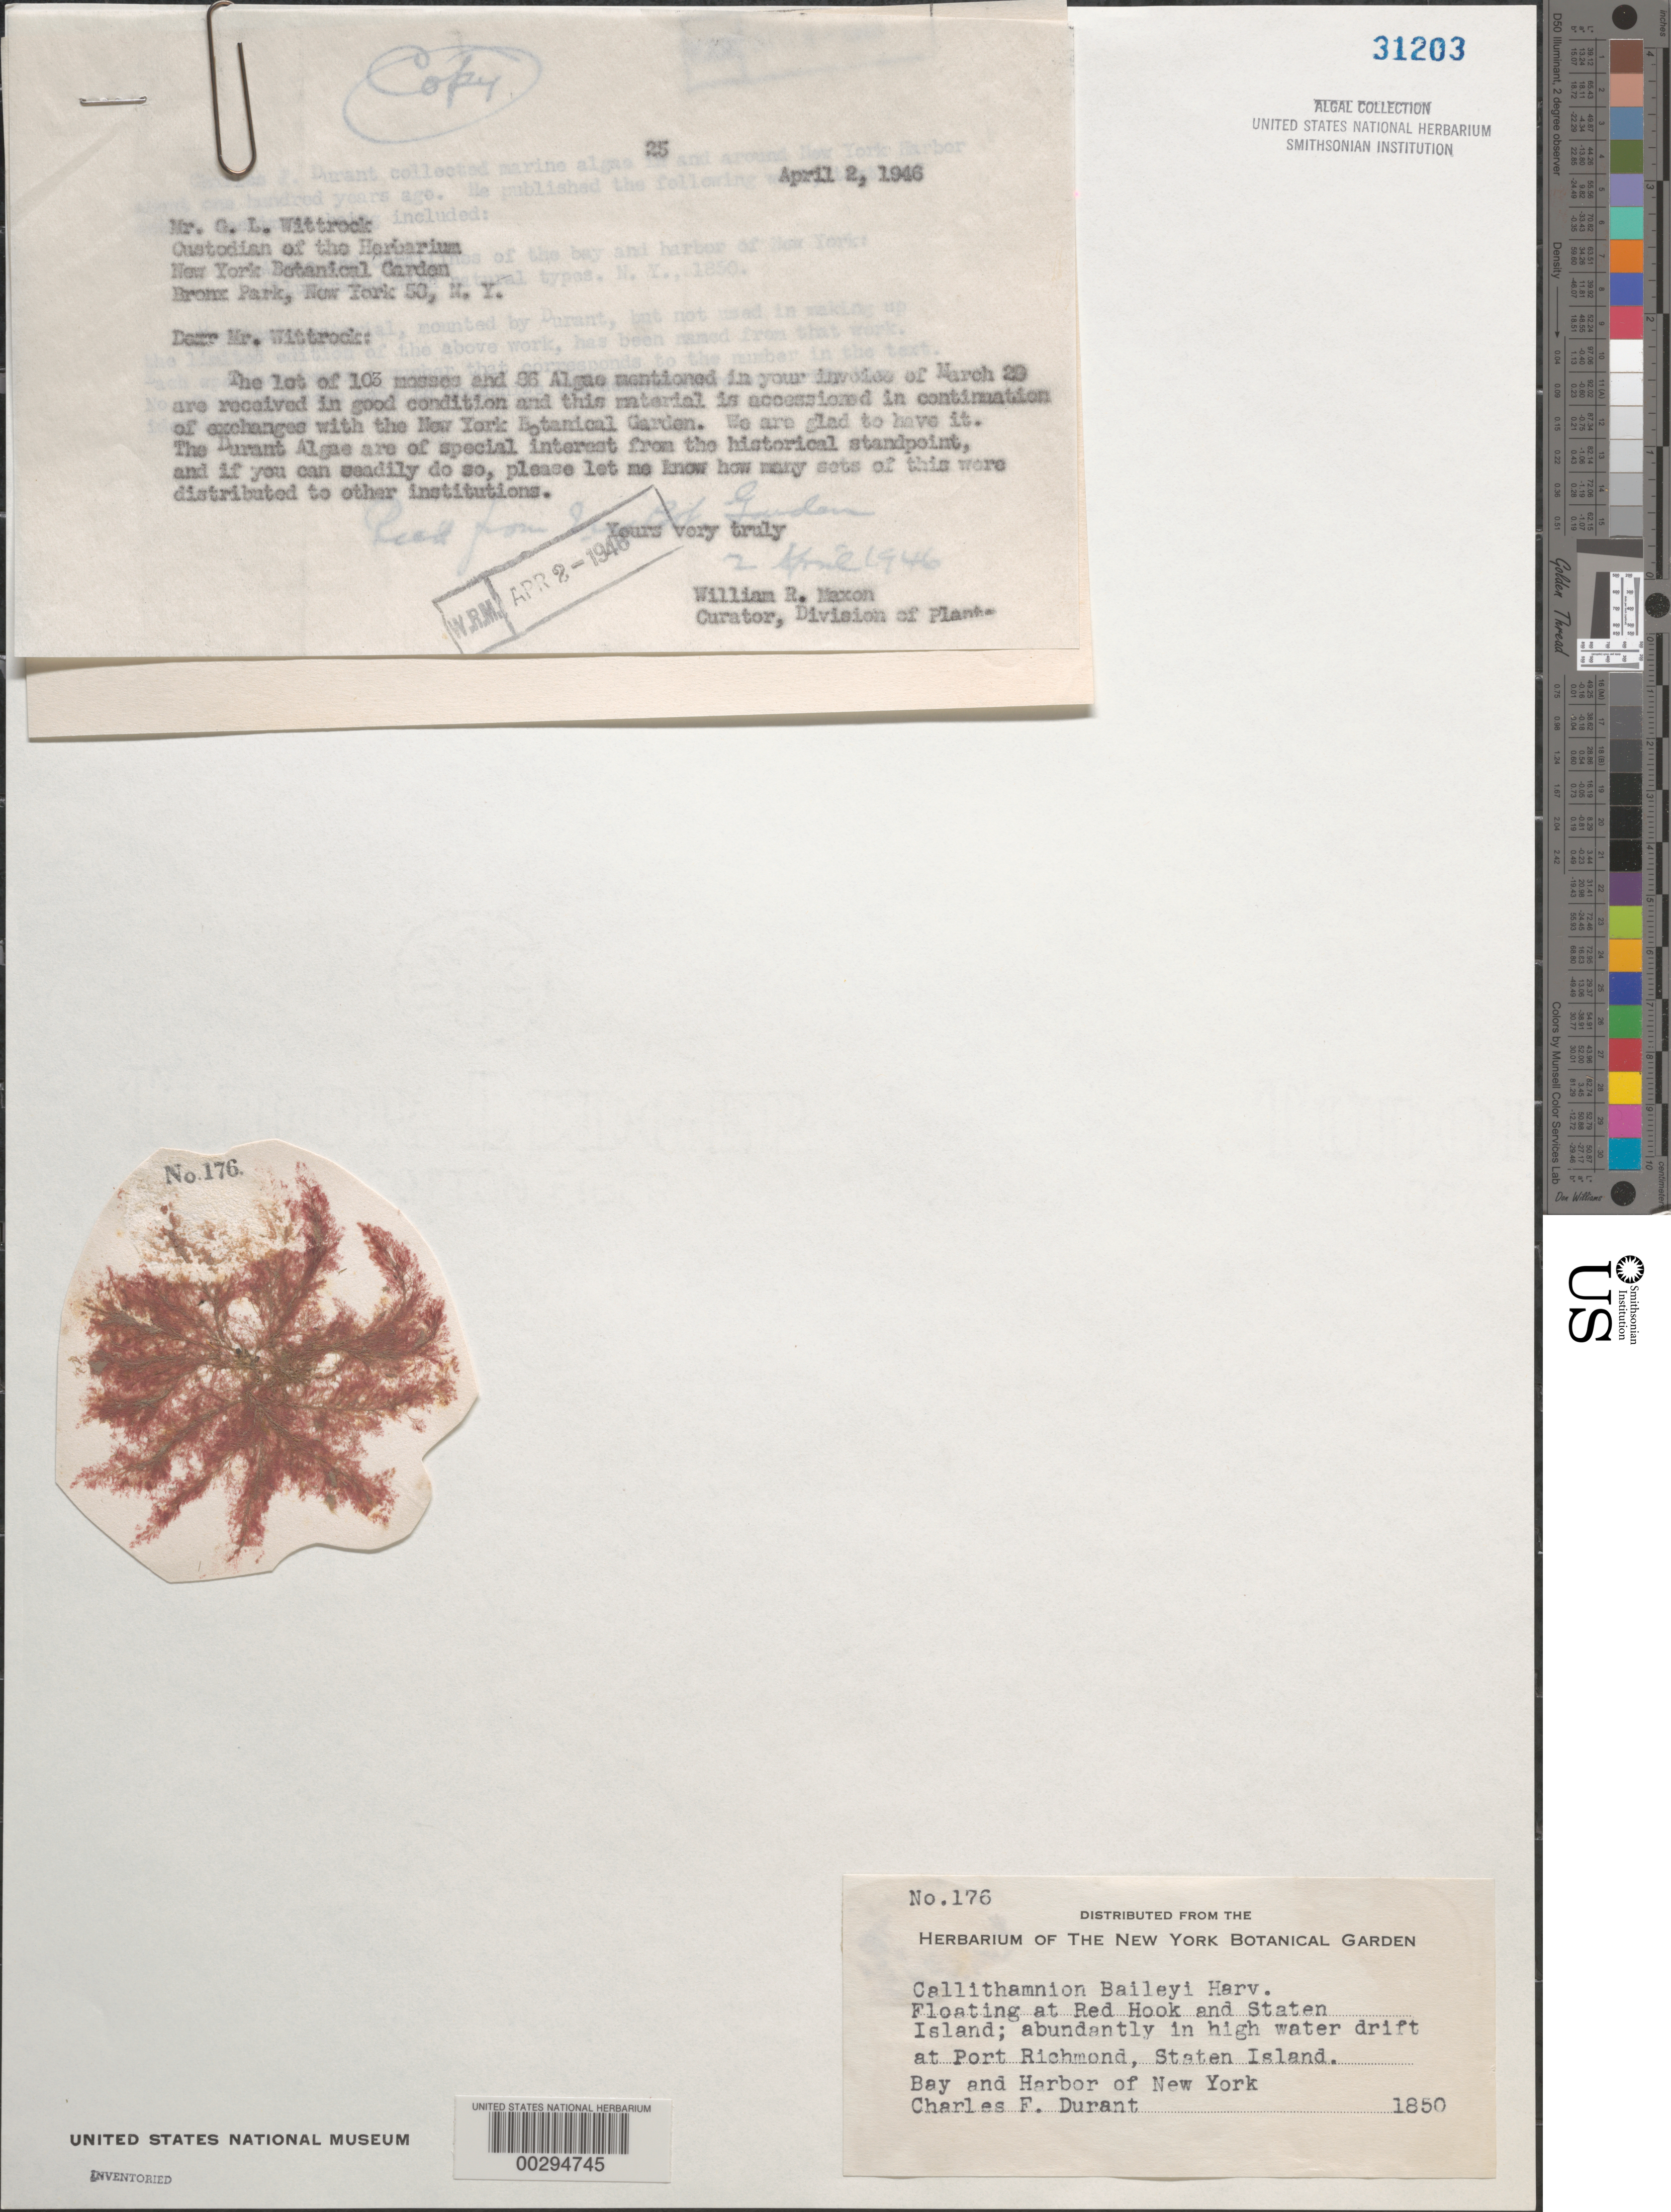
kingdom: Plantae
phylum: Rhodophyta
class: Florideophyceae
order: Ceramiales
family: Callithamniaceae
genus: Callithamnion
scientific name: Callithamnion tetragonum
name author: (With.) S.F. Gray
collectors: C. Durant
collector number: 176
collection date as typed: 1850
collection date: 1850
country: United States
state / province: New York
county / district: Richmond County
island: Staten Island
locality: Port Richmond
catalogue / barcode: US 31203